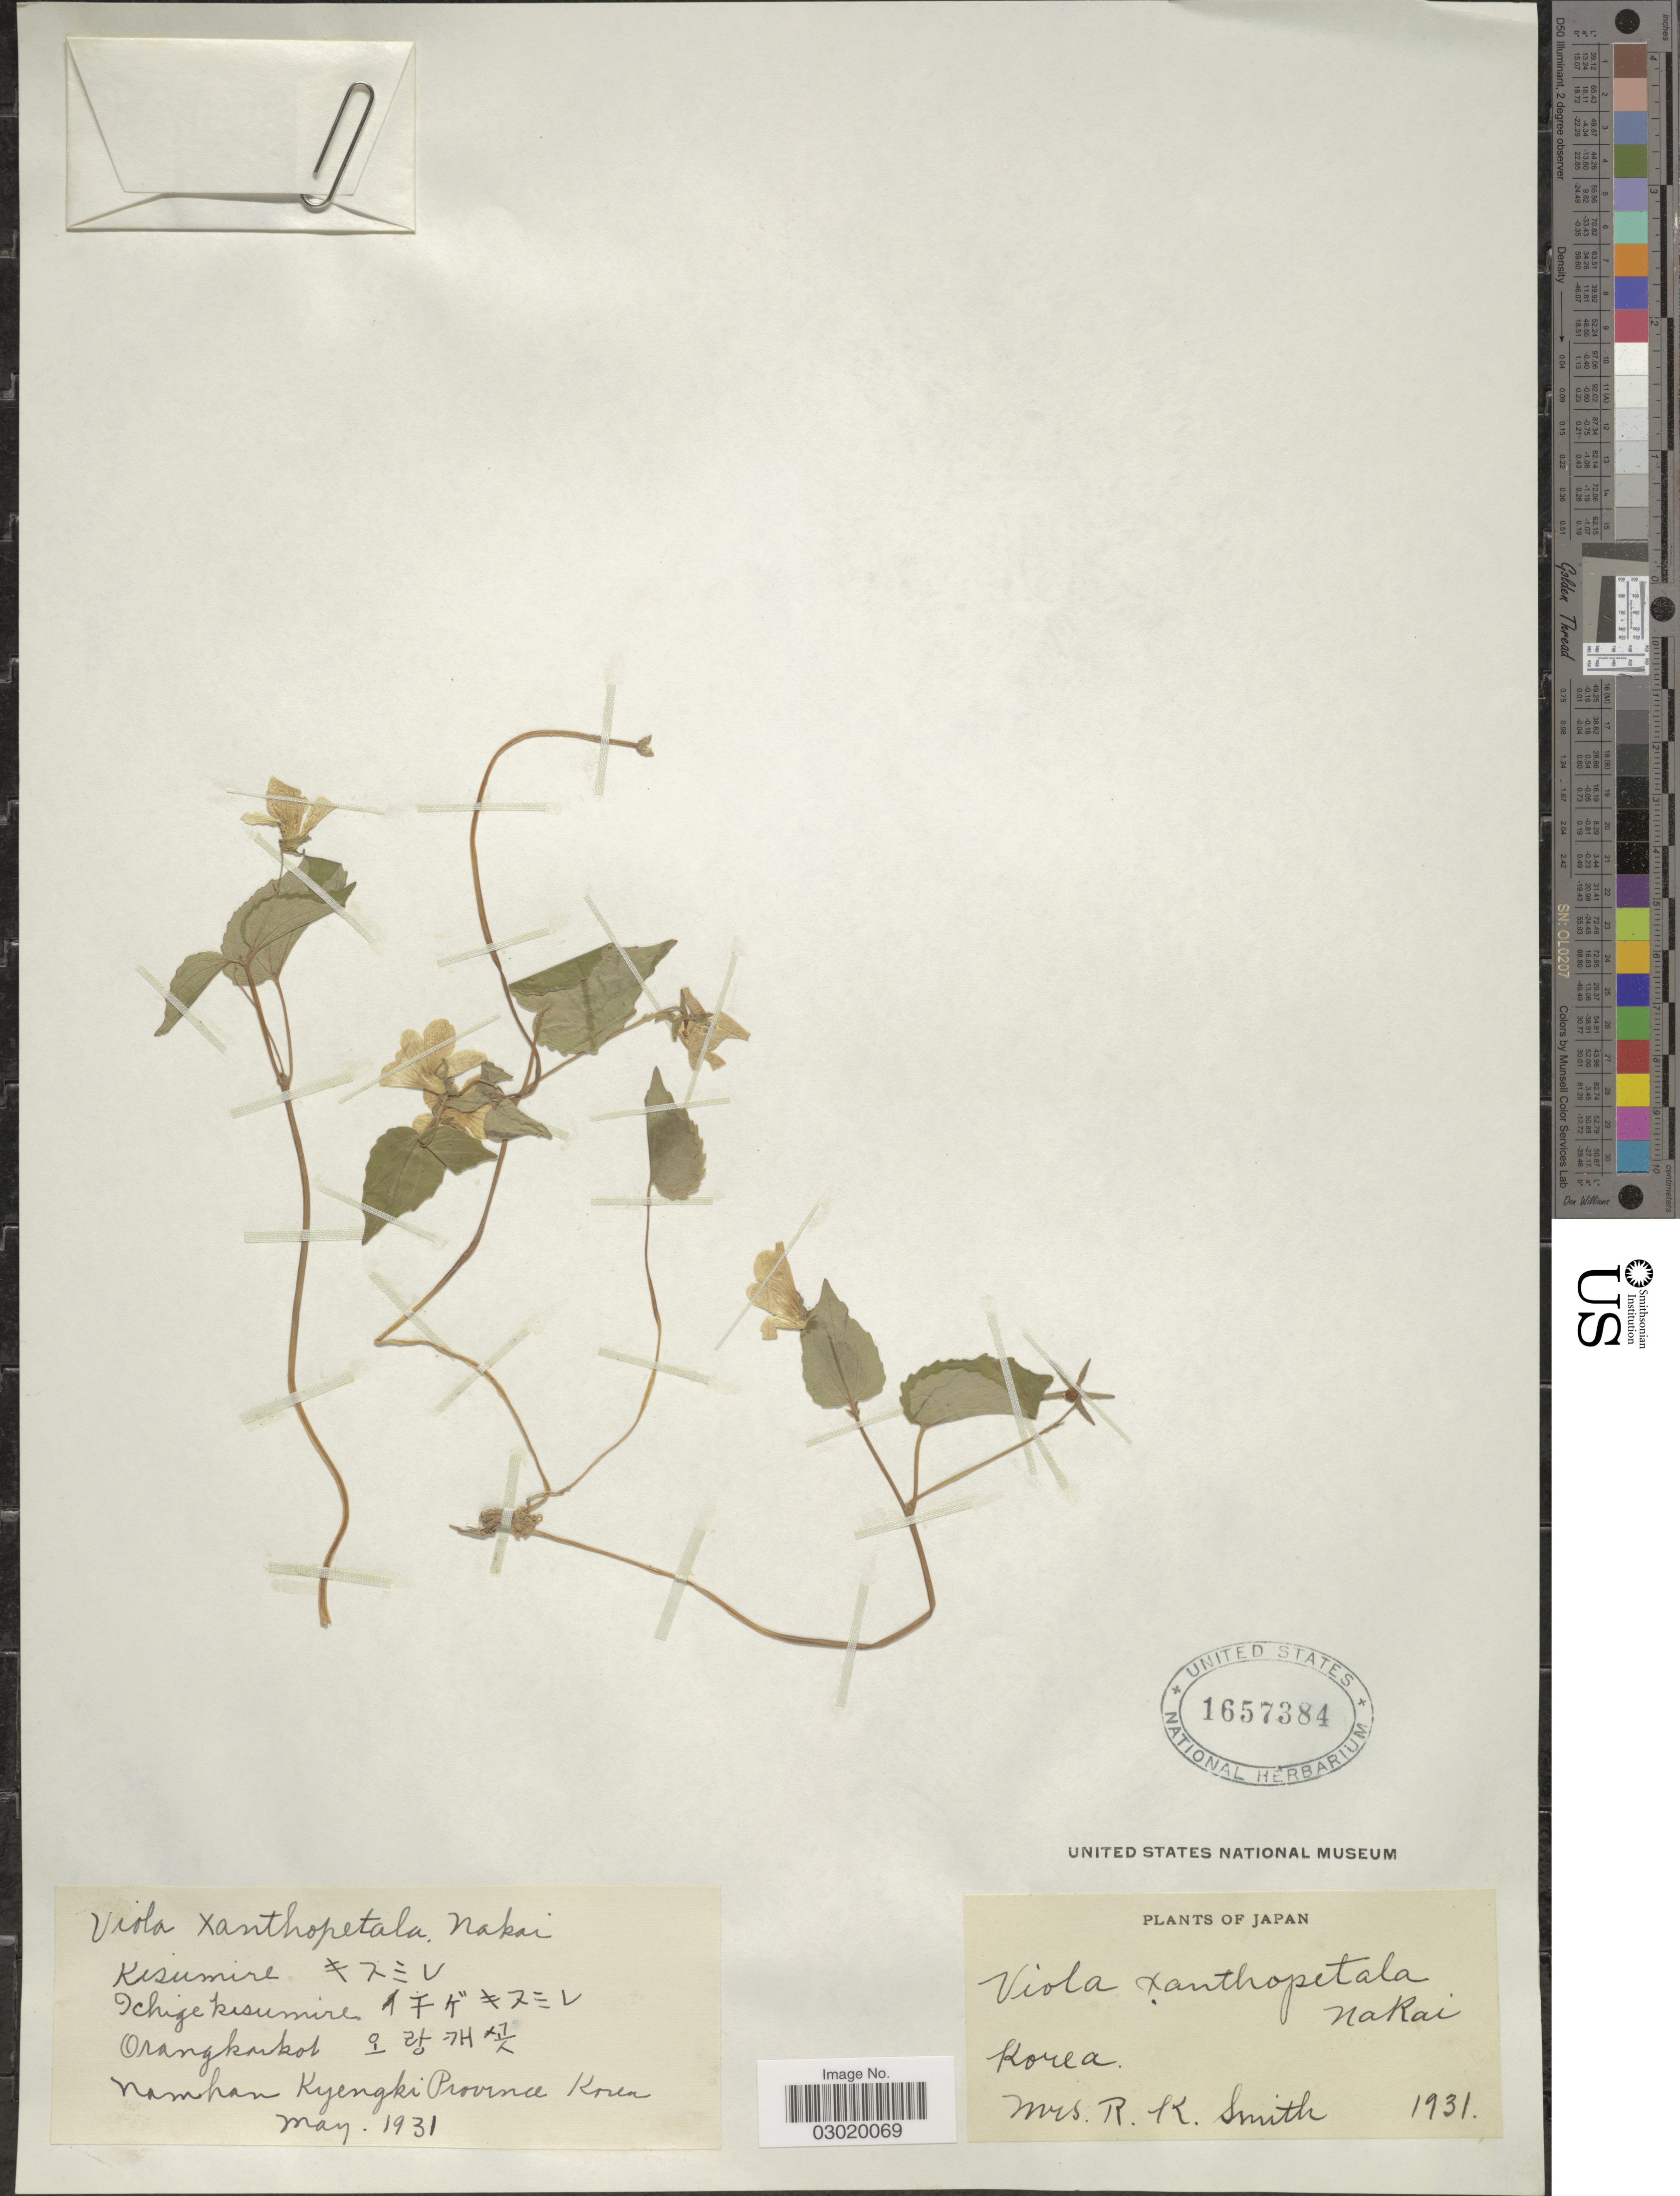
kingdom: Plantae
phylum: Tracheophyta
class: Magnoliopsida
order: Malpighiales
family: Violaceae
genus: Viola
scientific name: Viola orientalis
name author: W. Becker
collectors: R. Smith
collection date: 1931-05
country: South Korea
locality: Namhan Kyengki Province.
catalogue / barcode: US 1657384